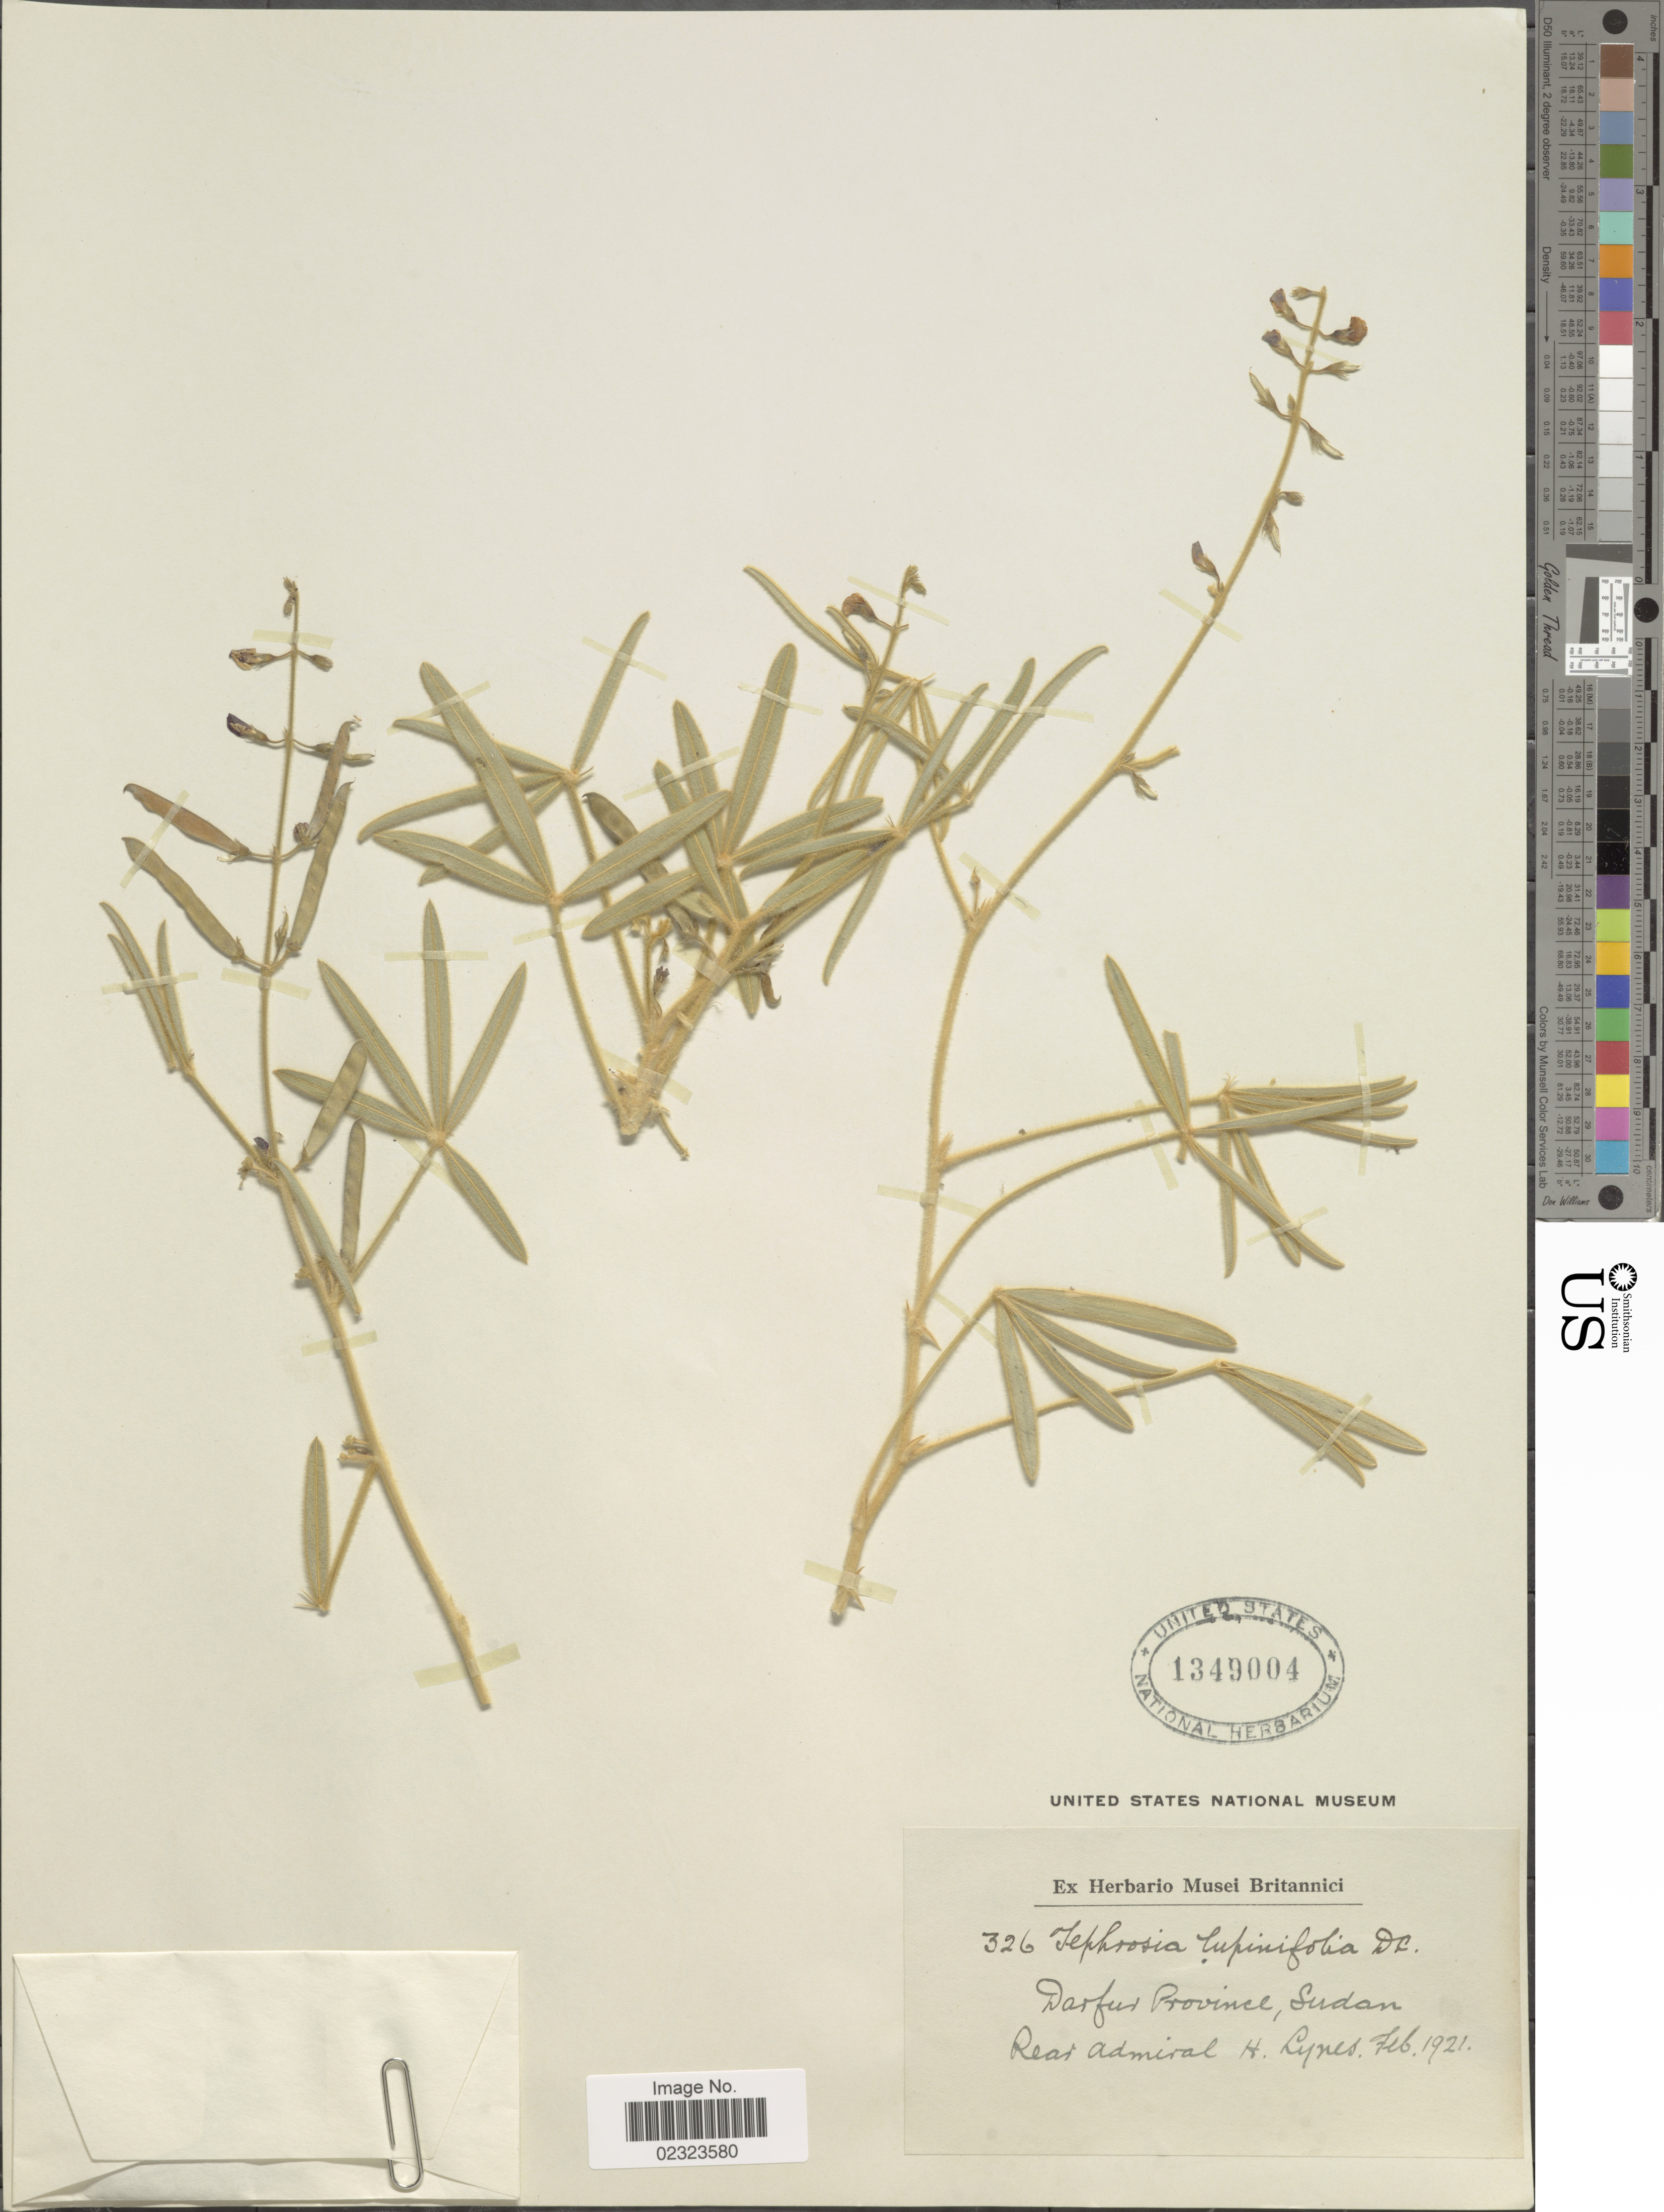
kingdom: Plantae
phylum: Tracheophyta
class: Magnoliopsida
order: Fabales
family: Fabaceae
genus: Tephrosia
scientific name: Tephrosia lupinifolia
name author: DC.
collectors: H. Lynes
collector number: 326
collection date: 1921-02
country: Sudan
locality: Darfur Province.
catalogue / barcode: US 1349004